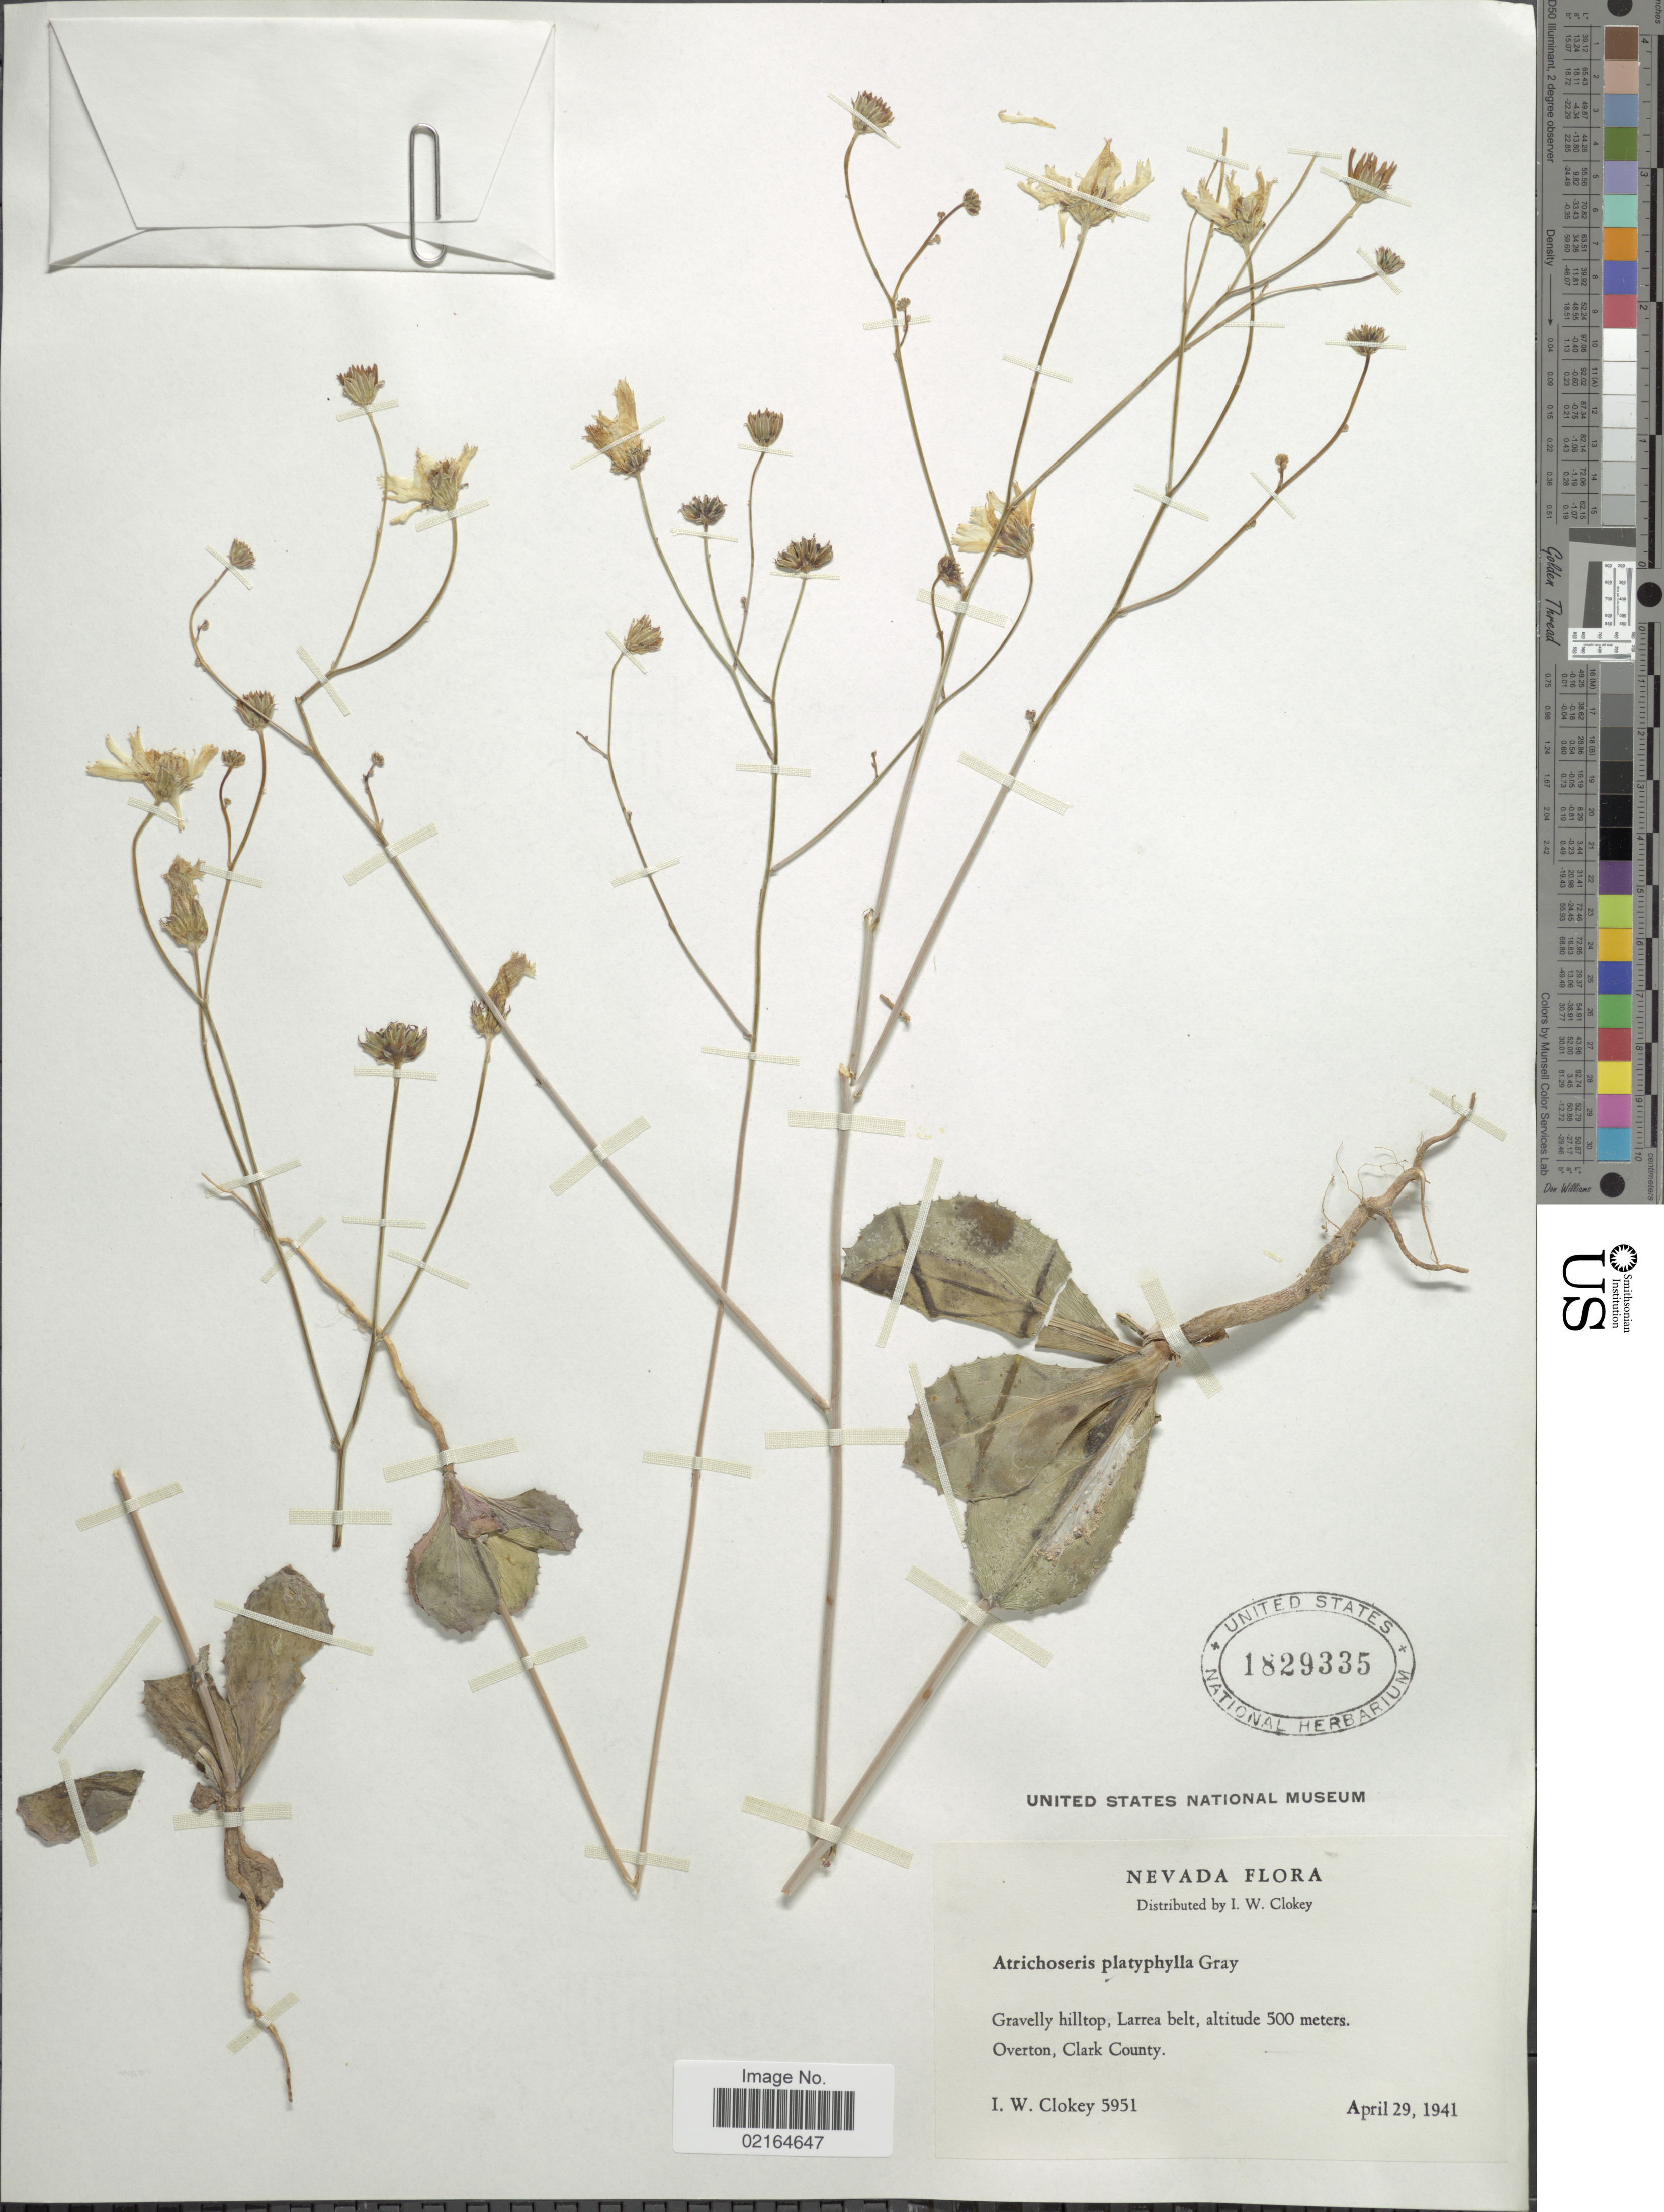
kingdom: Plantae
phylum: Tracheophyta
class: Magnoliopsida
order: Asterales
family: Asteraceae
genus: Atrichoseris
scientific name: Atrichoseris platyphylla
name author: A. Gray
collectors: I. W. Clokey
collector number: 5951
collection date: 1941-04-29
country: United States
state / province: Nevada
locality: Larrea belt, Overton, Clark County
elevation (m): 500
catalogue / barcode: US 1829335